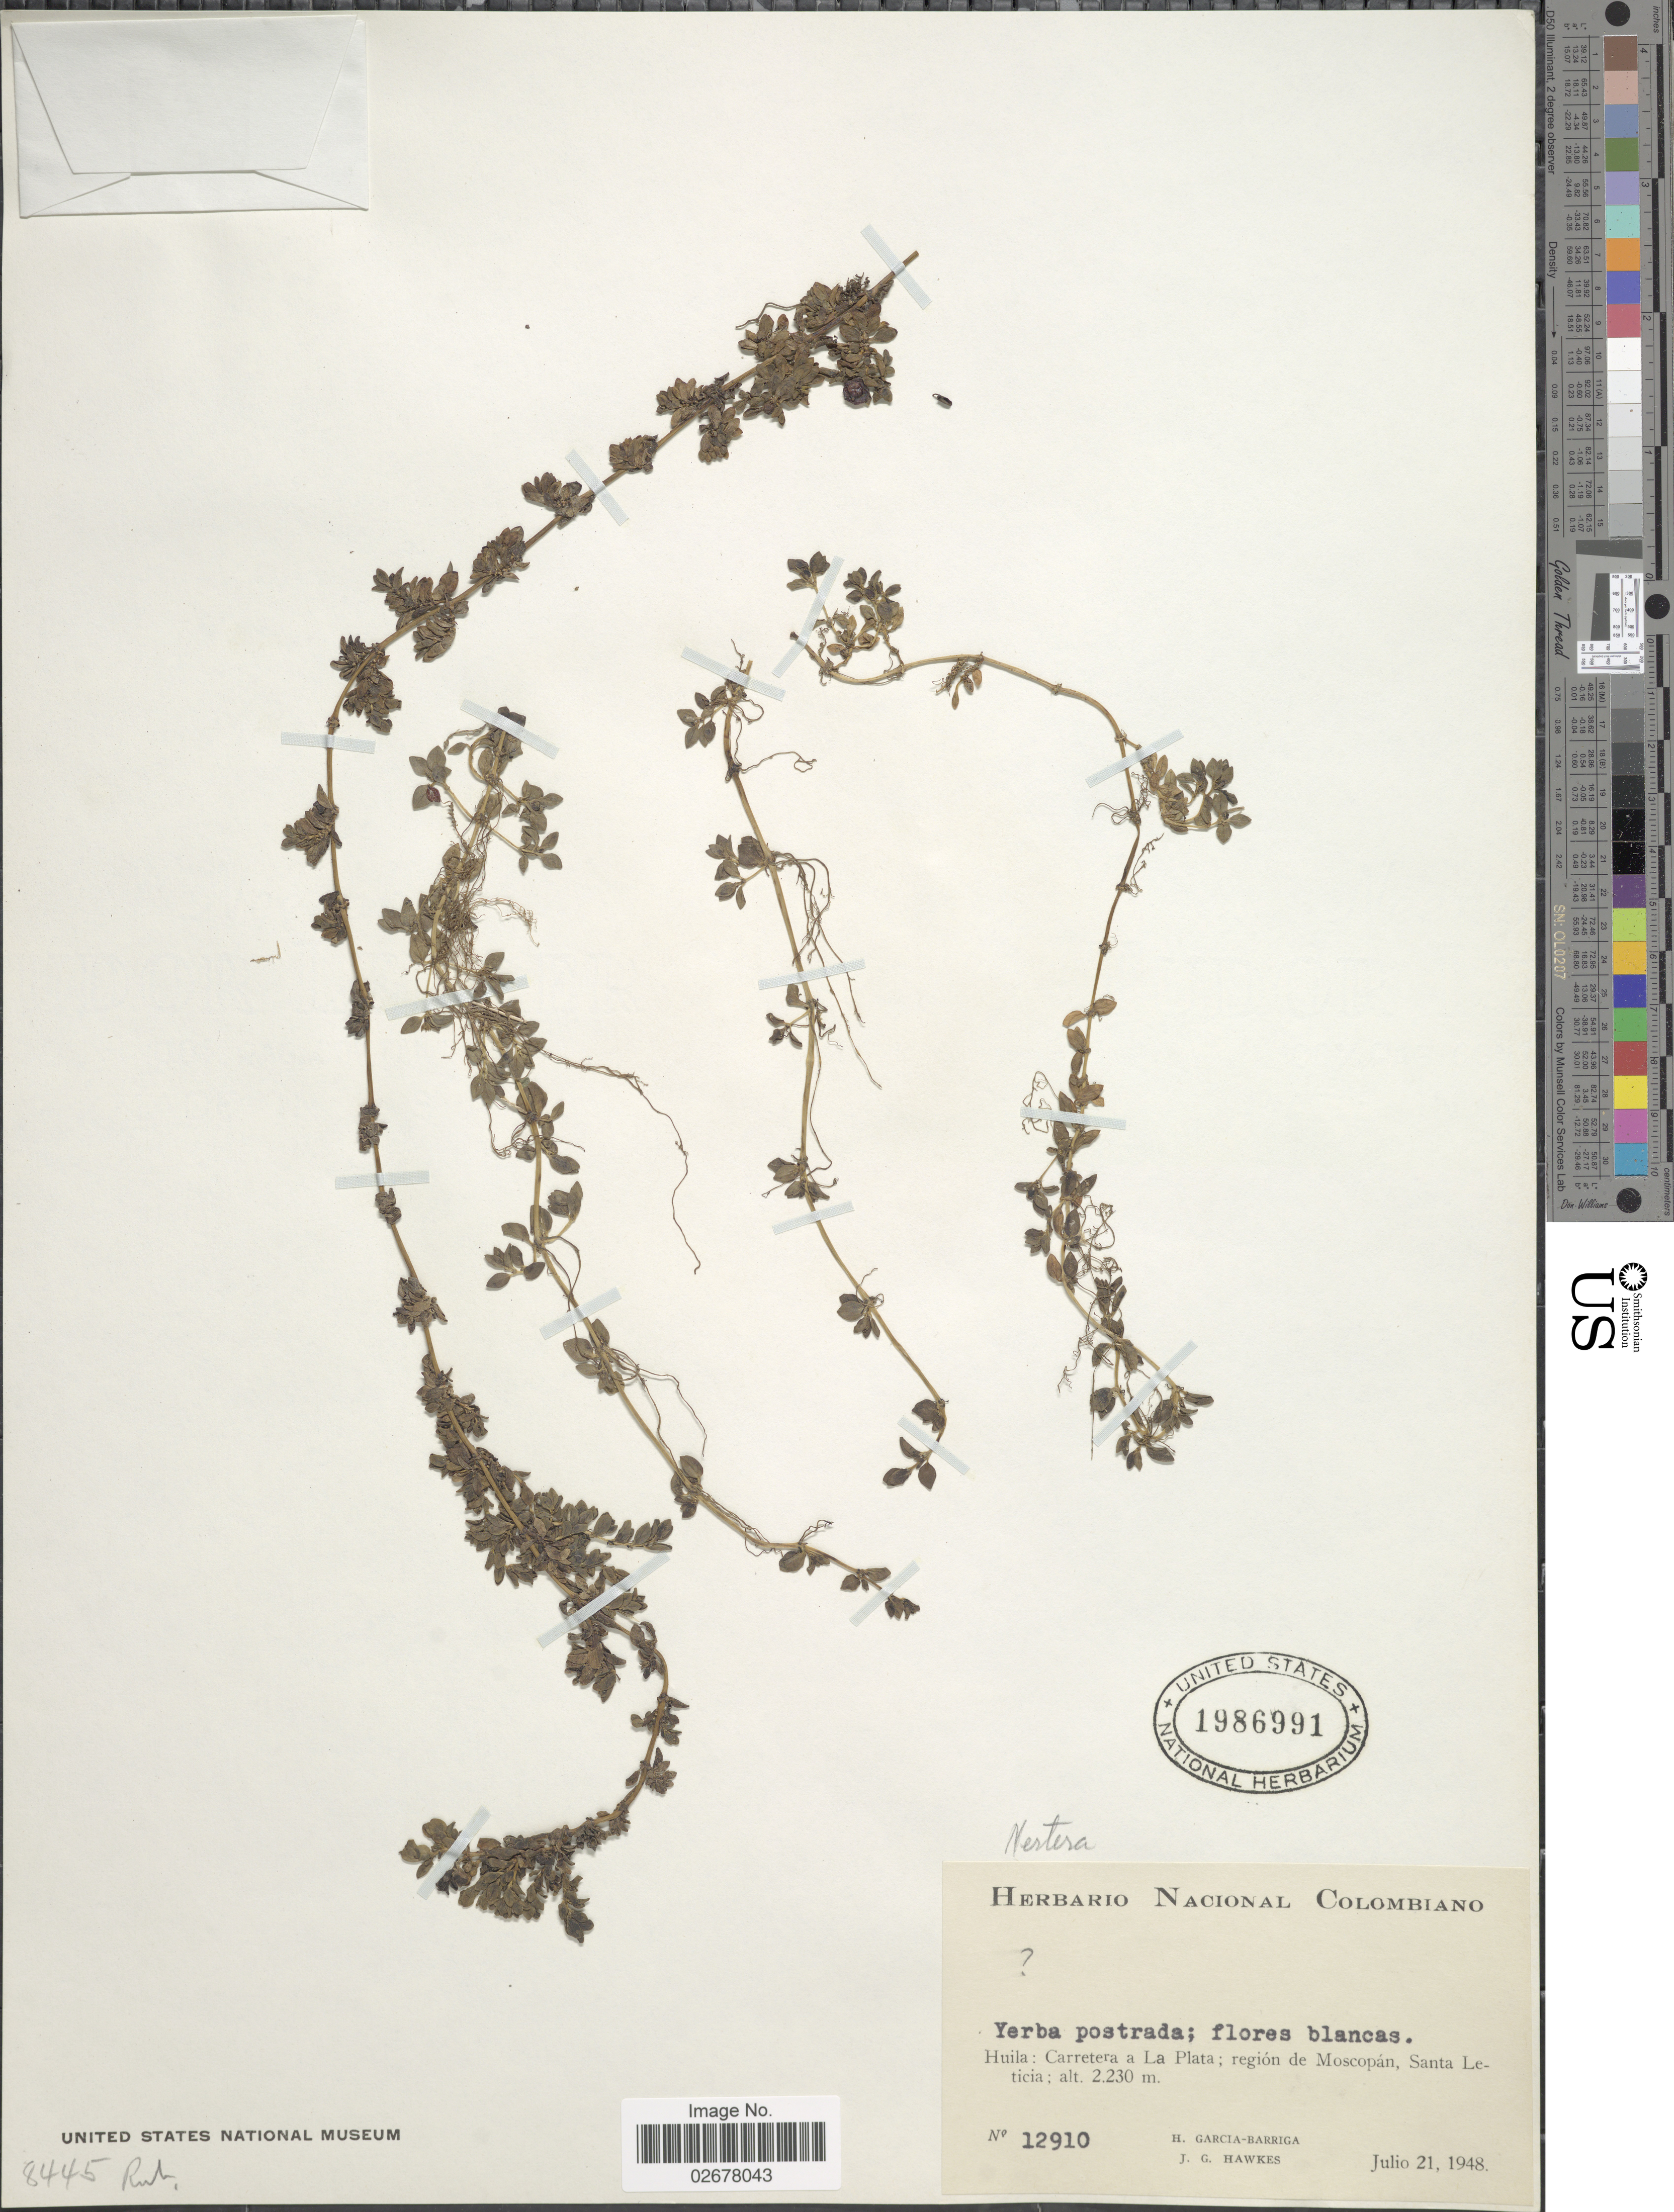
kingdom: Plantae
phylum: Tracheophyta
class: Magnoliopsida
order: Gentianales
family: Rubiaceae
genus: Nertera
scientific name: Nertera depressa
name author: Banks & Sol. ex Gaertn.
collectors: H. García Barriga & J. Hawkes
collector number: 12910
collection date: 1948-07-21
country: Colombia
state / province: Huila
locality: Carretera a La Plata; región de Moscopán, Santa Leticia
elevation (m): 2230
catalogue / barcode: US 1986991